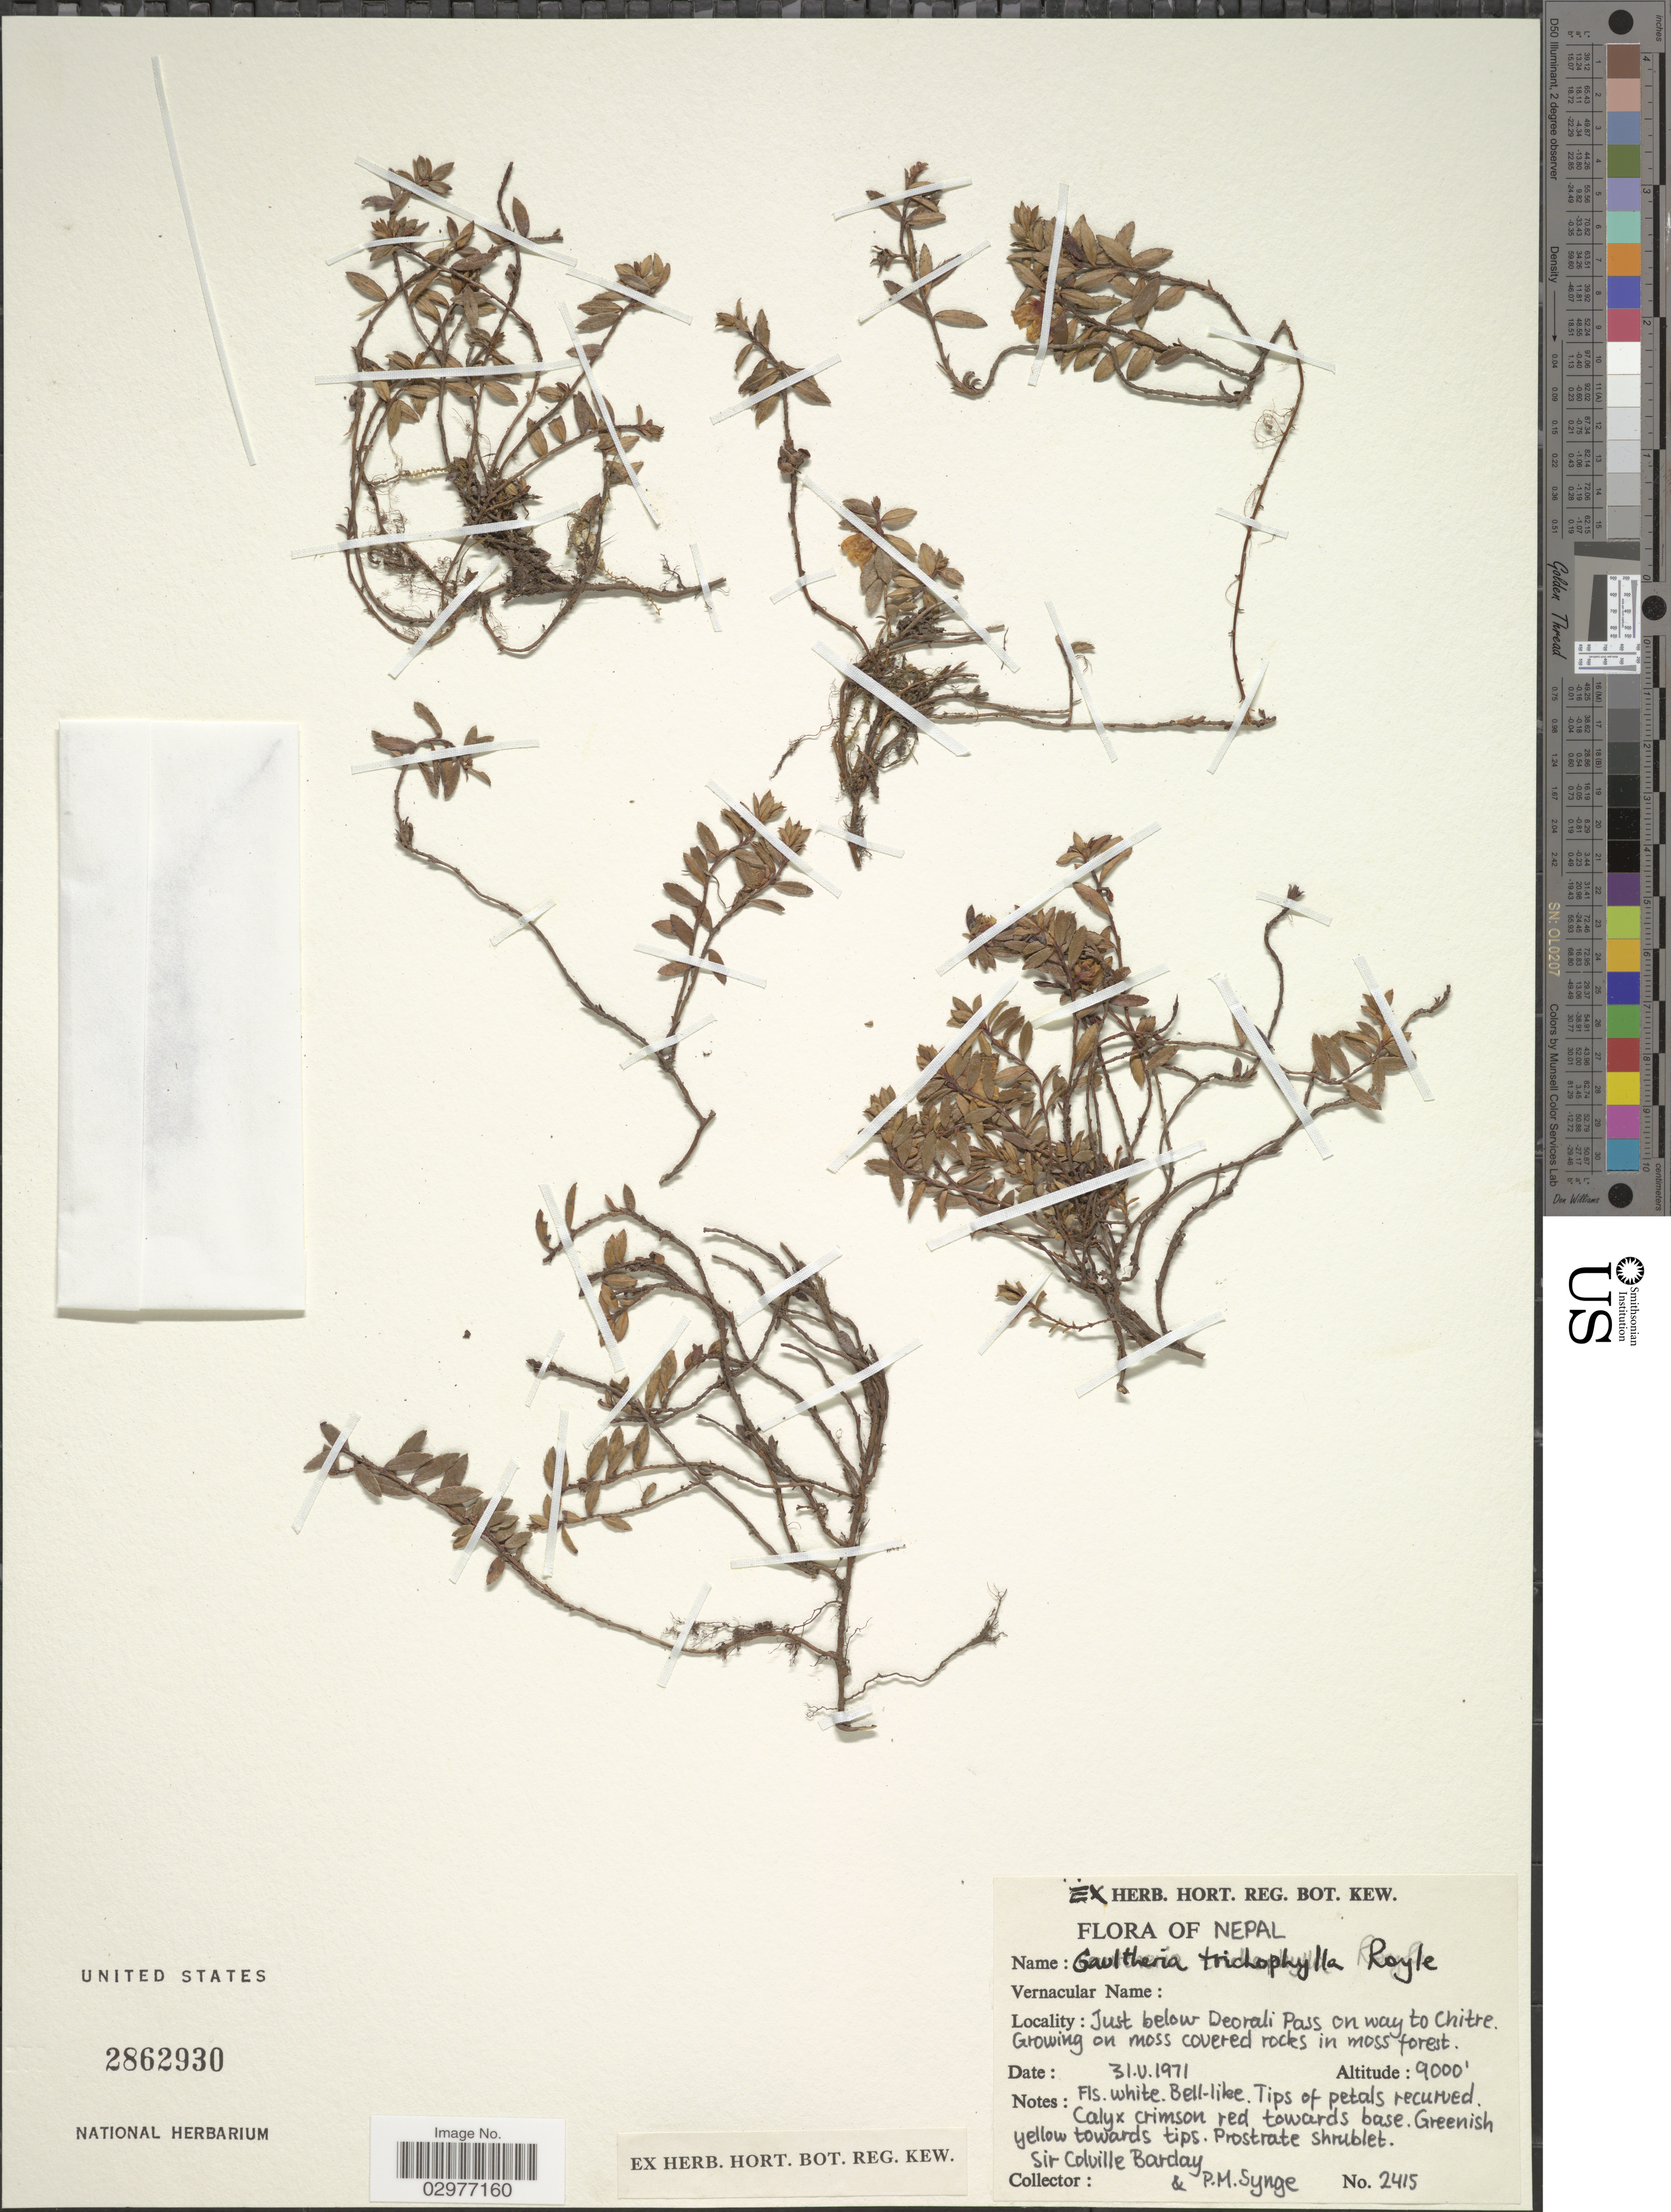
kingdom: Plantae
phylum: Tracheophyta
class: Magnoliopsida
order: Ericales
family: Ericaceae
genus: Gaultheria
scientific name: Gaultheria trichophylla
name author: Royle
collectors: C. Barclay & P. Synge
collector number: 2415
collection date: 1971-05-31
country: Nepal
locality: Just below Deorali Pass on way to Chitre.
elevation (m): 2743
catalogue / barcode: US 2862930